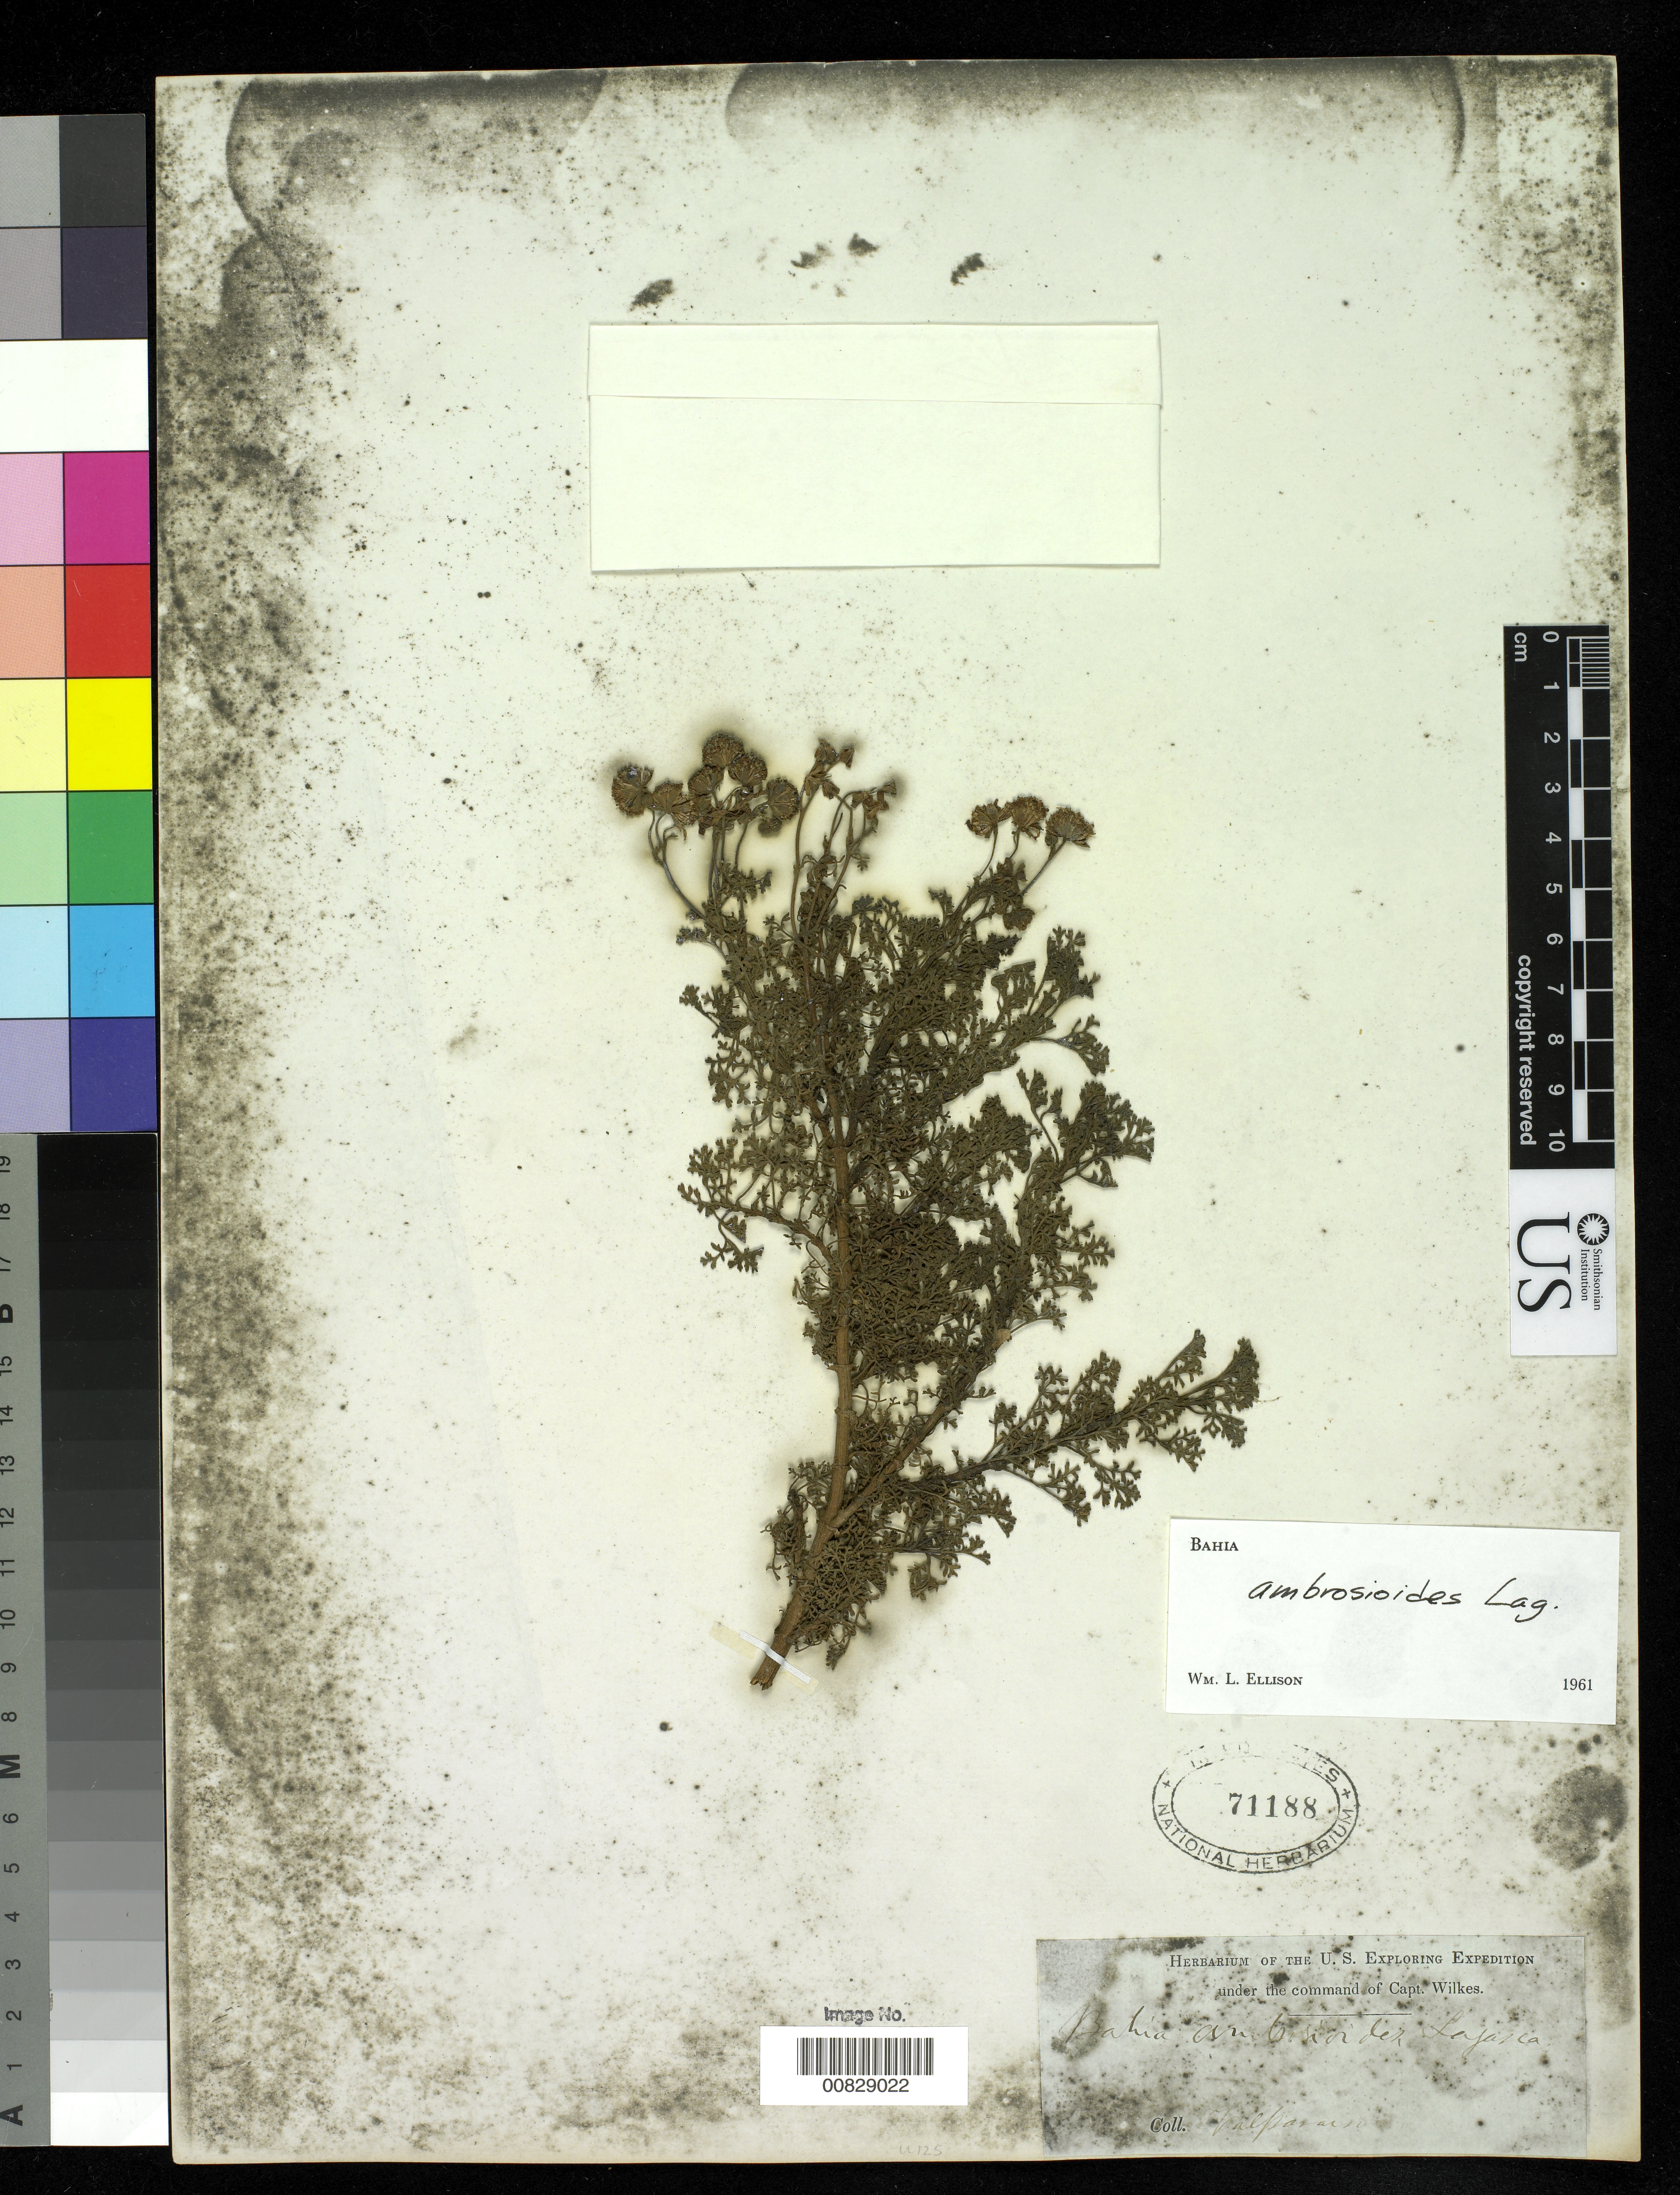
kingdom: Plantae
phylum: Tracheophyta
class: Magnoliopsida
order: Asterales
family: Asteraceae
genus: Bahia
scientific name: Bahia ambrosioides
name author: Lag.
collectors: Wilkes Explor. Exped.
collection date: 1838/1842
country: Chile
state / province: Valparaíso (V)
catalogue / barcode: US 71188